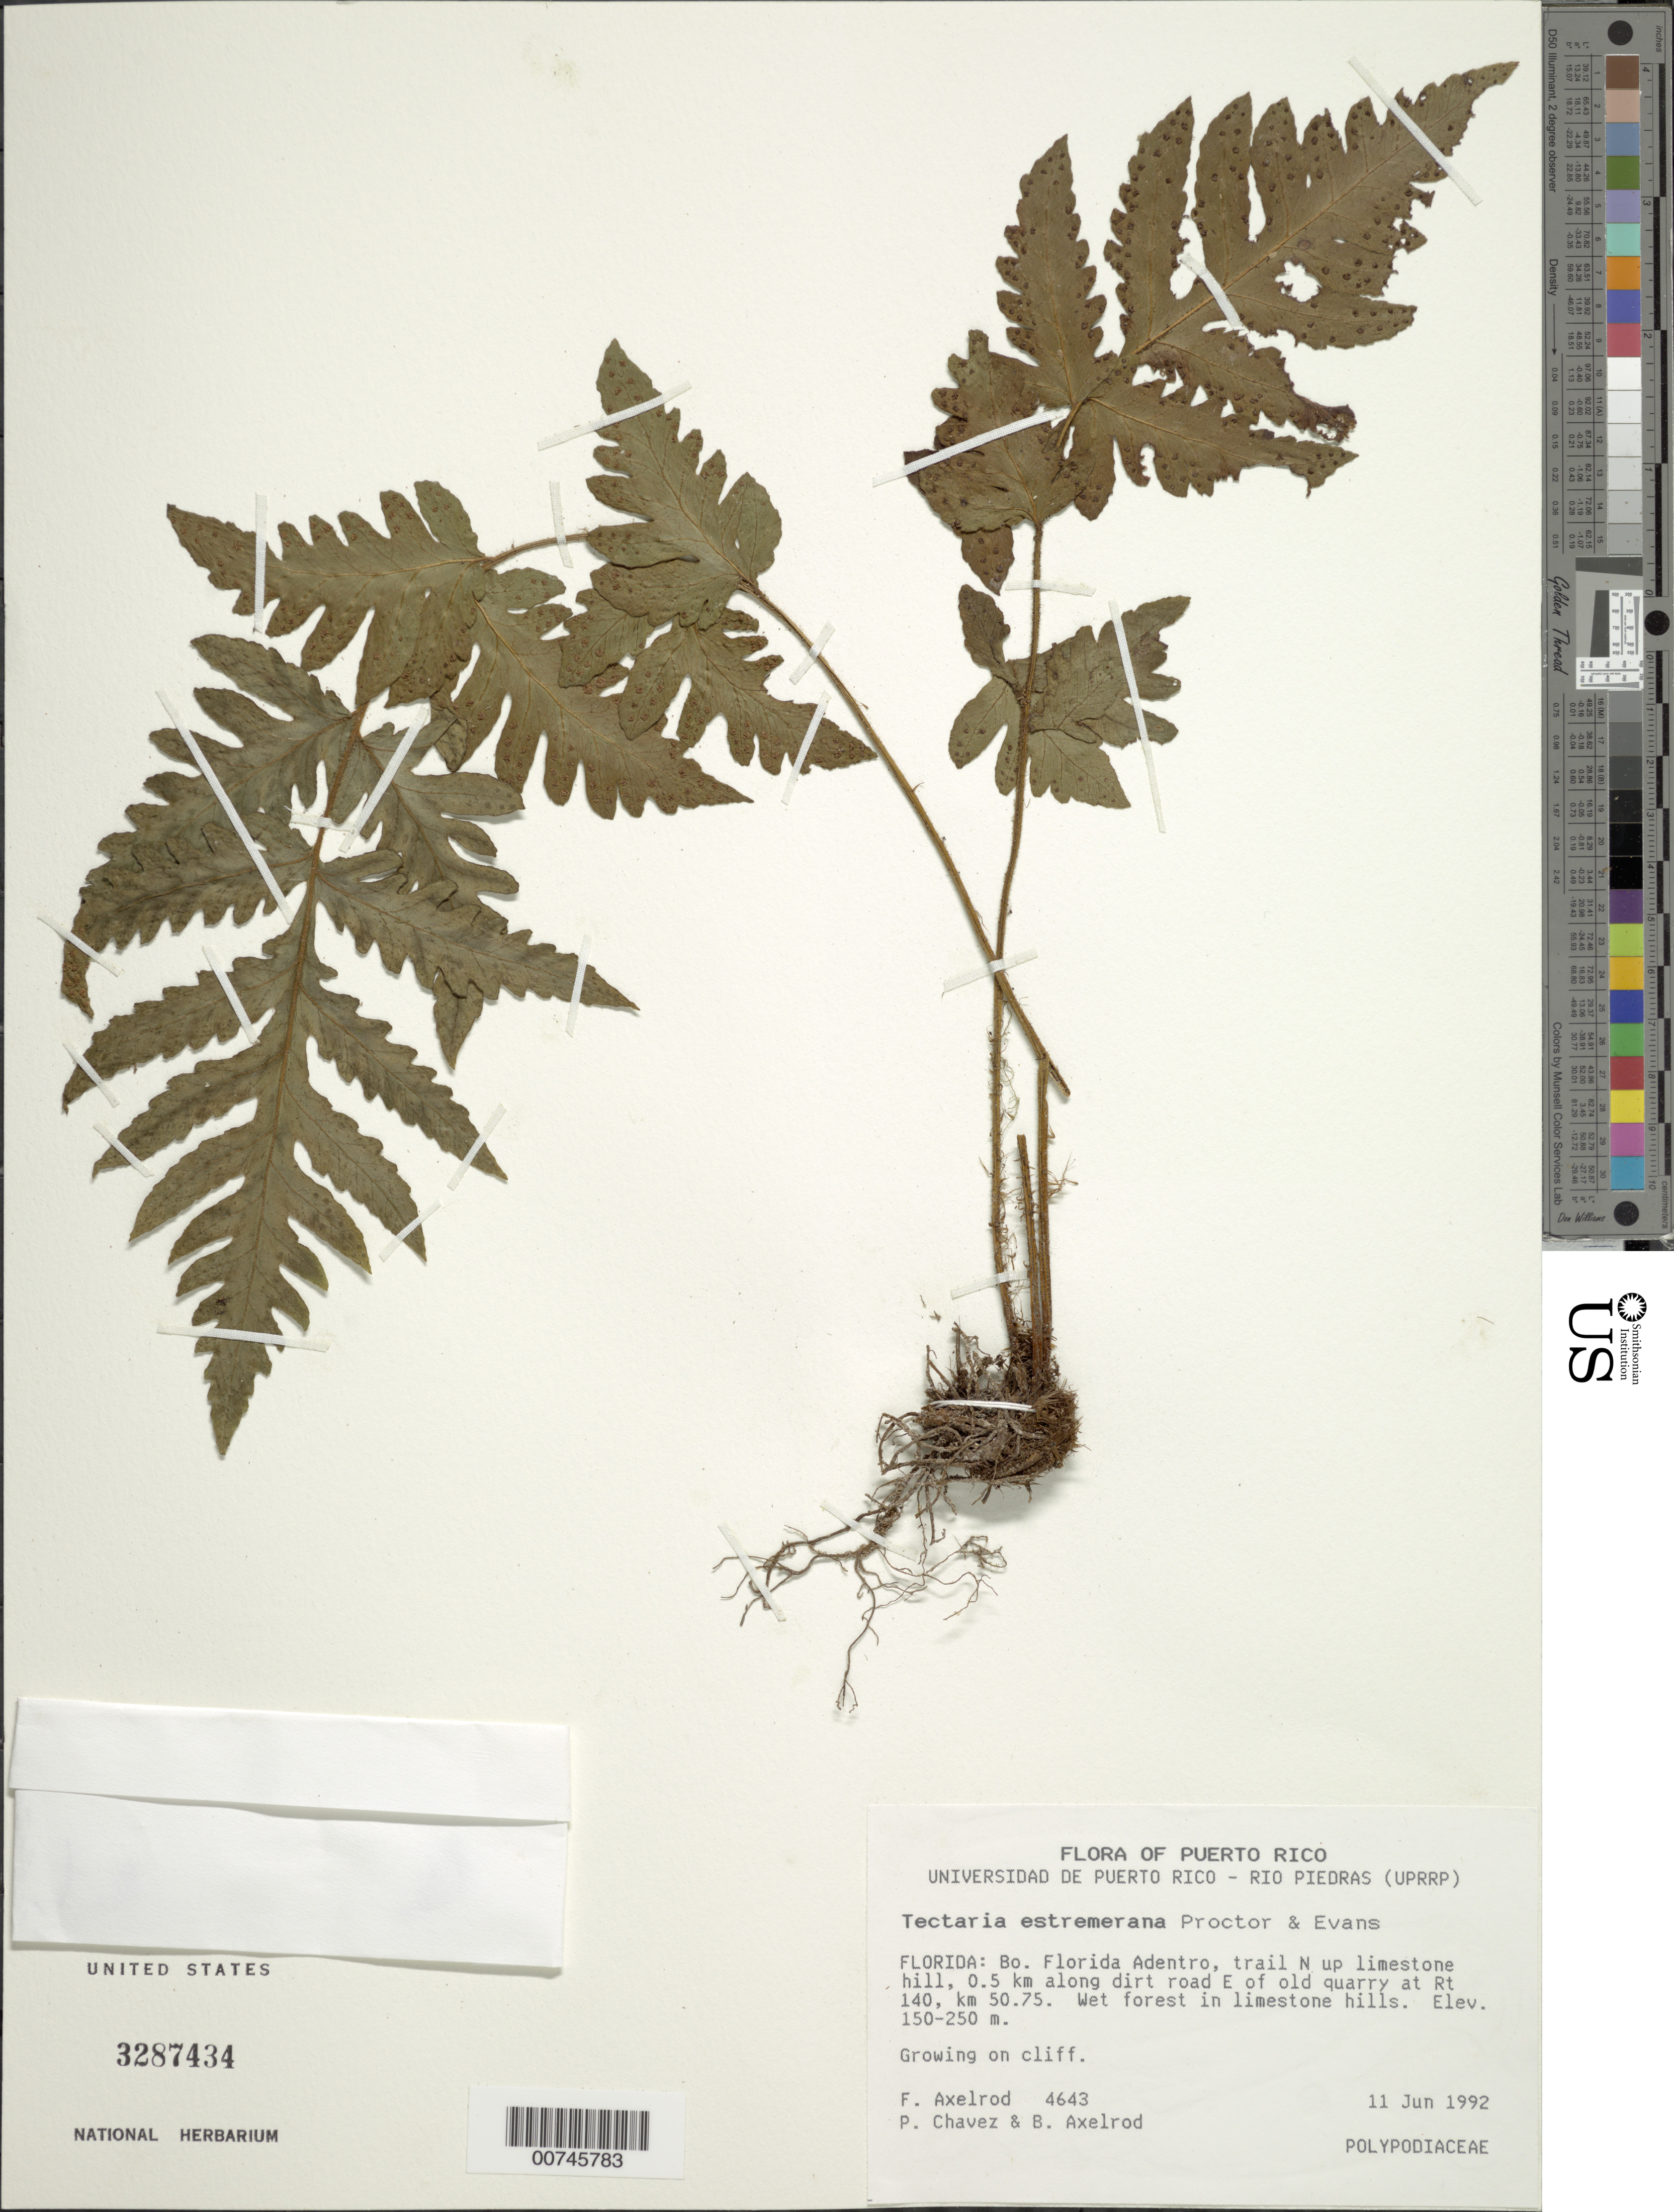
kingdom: Plantae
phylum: Tracheophyta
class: Polypodiopsida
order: Polypodiales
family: Tectariaceae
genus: Tectaria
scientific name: Tectaria estremerana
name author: Proctor & A.M. Evans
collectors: F. S. Axelrod, B. Axelrod & P. Chavez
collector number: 4643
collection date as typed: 11 Jun 1992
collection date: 1992-06-11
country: Puerto Rico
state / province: Florida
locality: Florida: Barrio Florida Adentro, trail N up limestone hill, 0.5 km along dirt road E of old quarry at Rt 140, km 50.75. Wet limestone hills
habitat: Growing on cliff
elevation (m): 150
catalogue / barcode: US 3287434